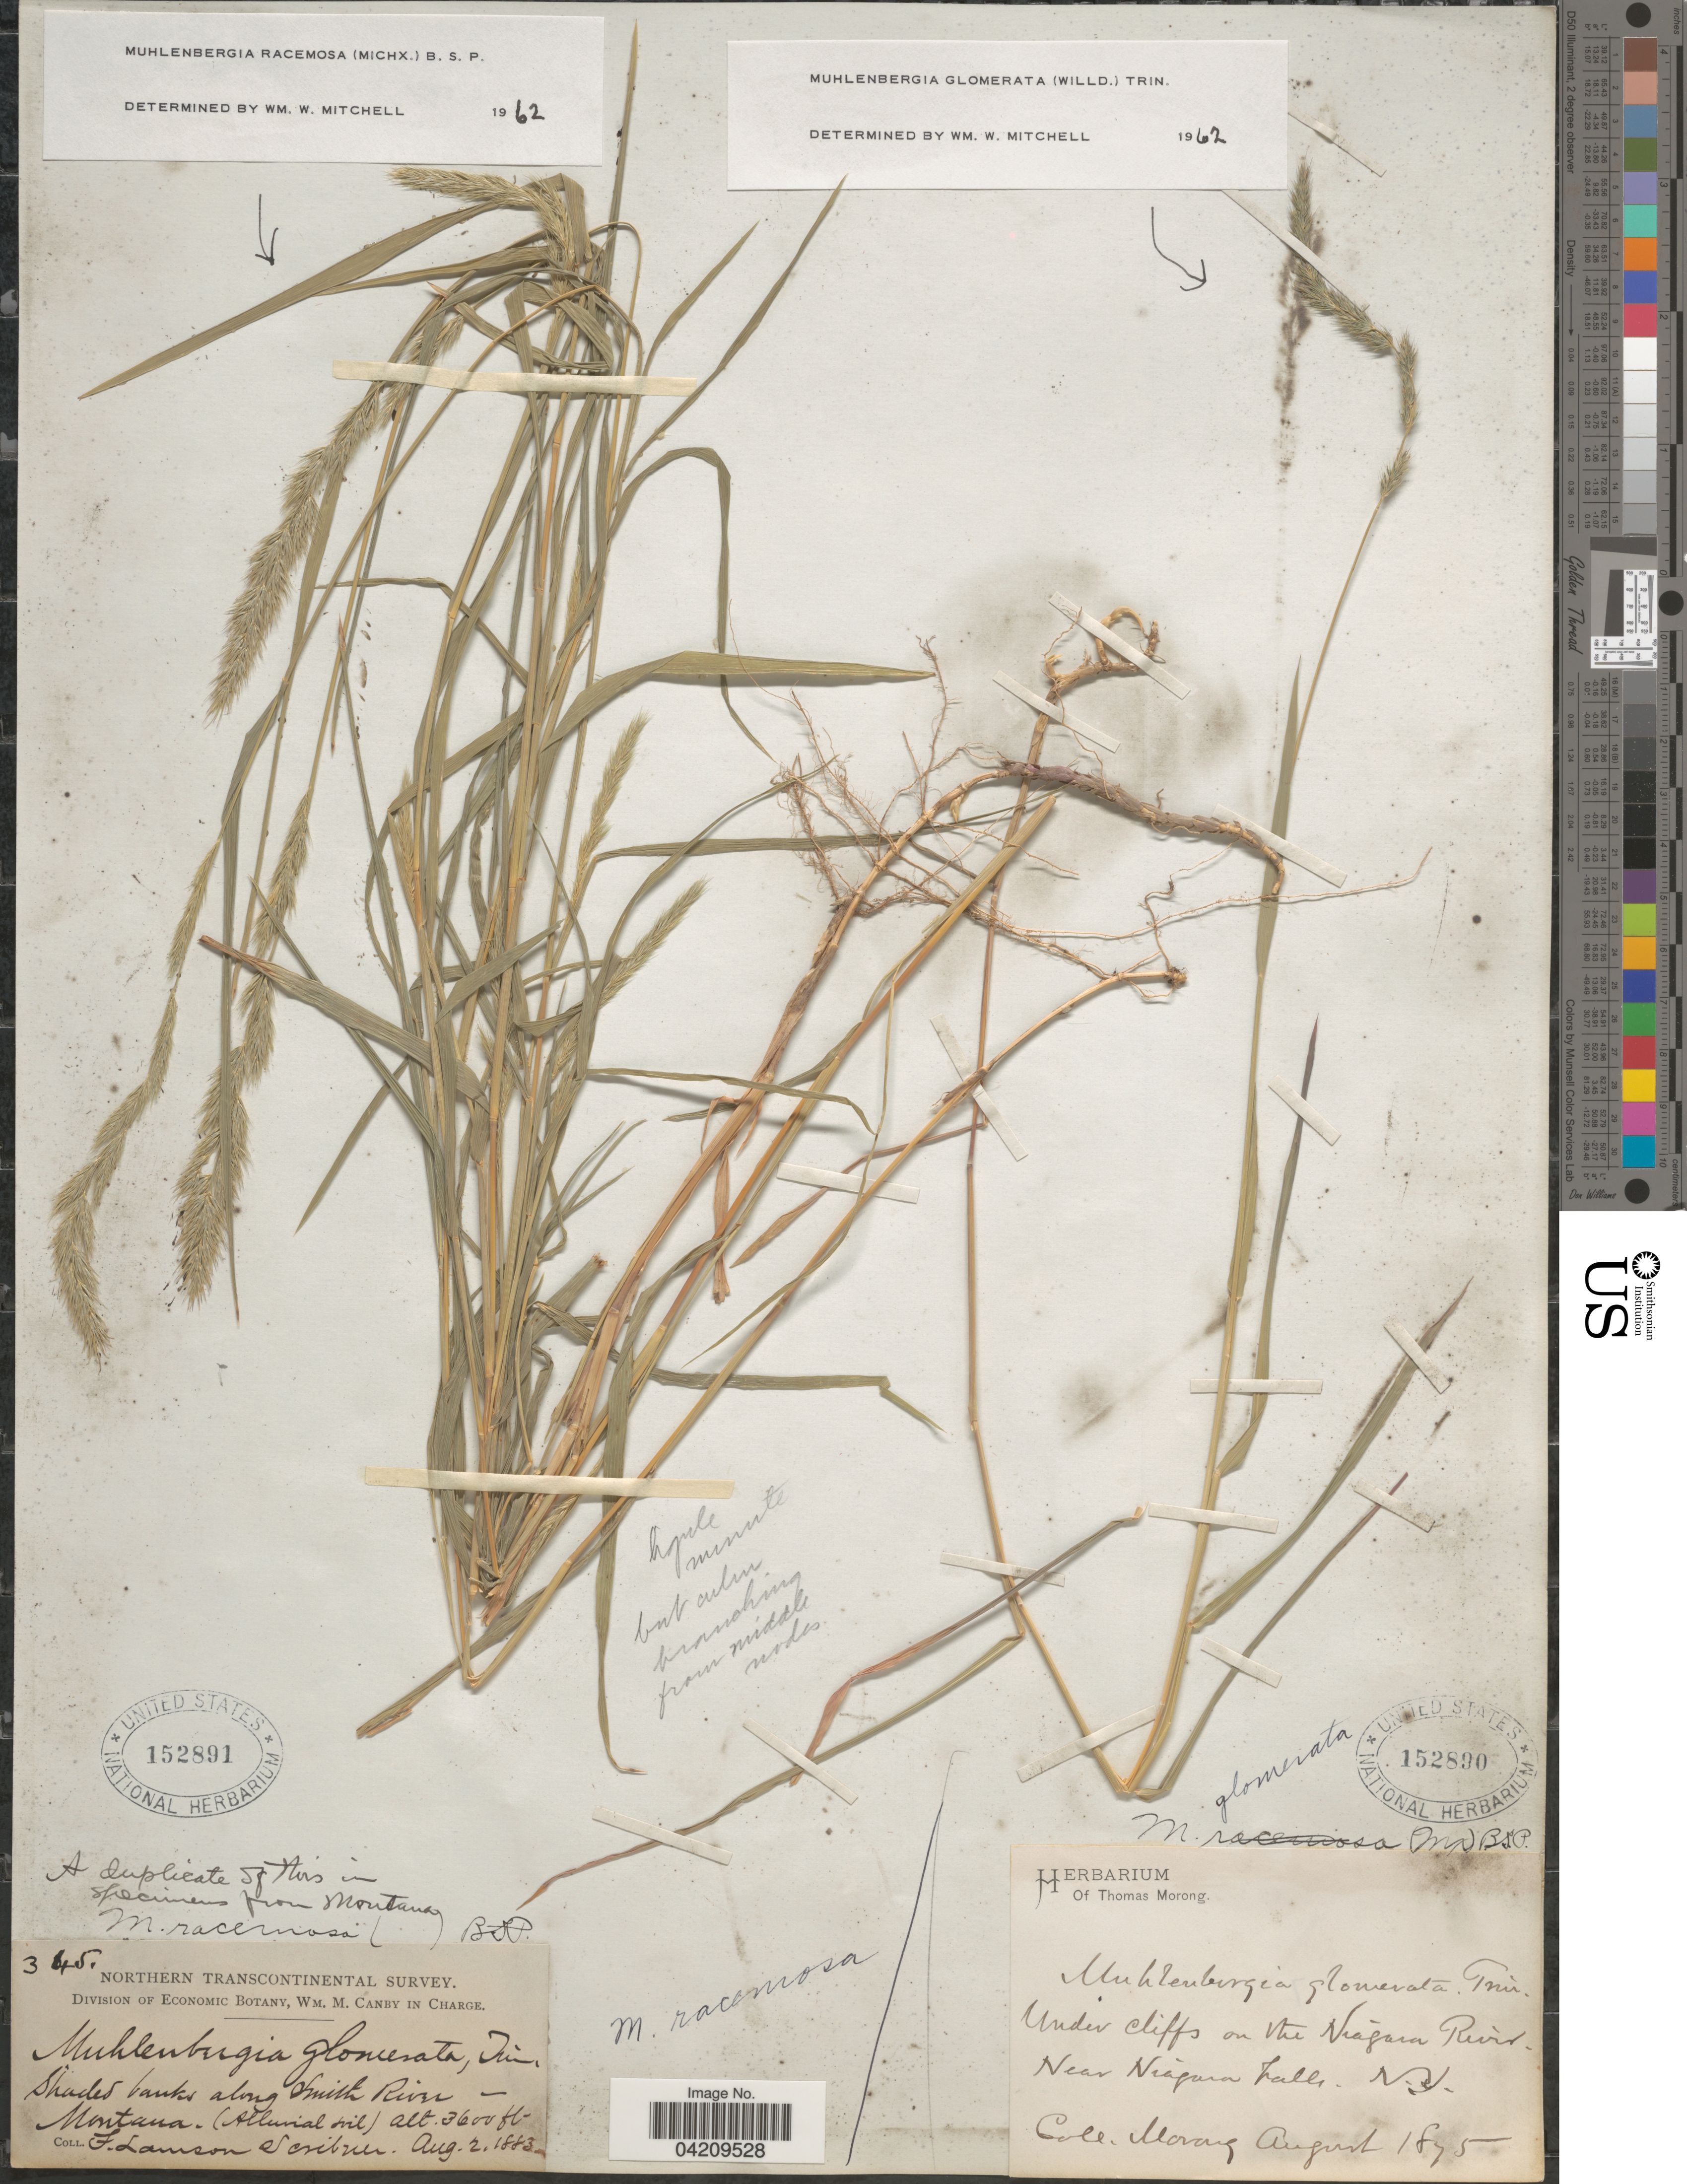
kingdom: Plantae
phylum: Tracheophyta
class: Liliopsida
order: Poales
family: Poaceae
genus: Muhlenbergia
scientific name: Muhlenbergia glomerata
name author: (Willd.) Trin.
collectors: ex herb. T. Morong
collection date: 1875-08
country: United States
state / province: New York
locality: Under cliffs on the Niagara River. Near Niagara Falls.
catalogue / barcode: US 152890